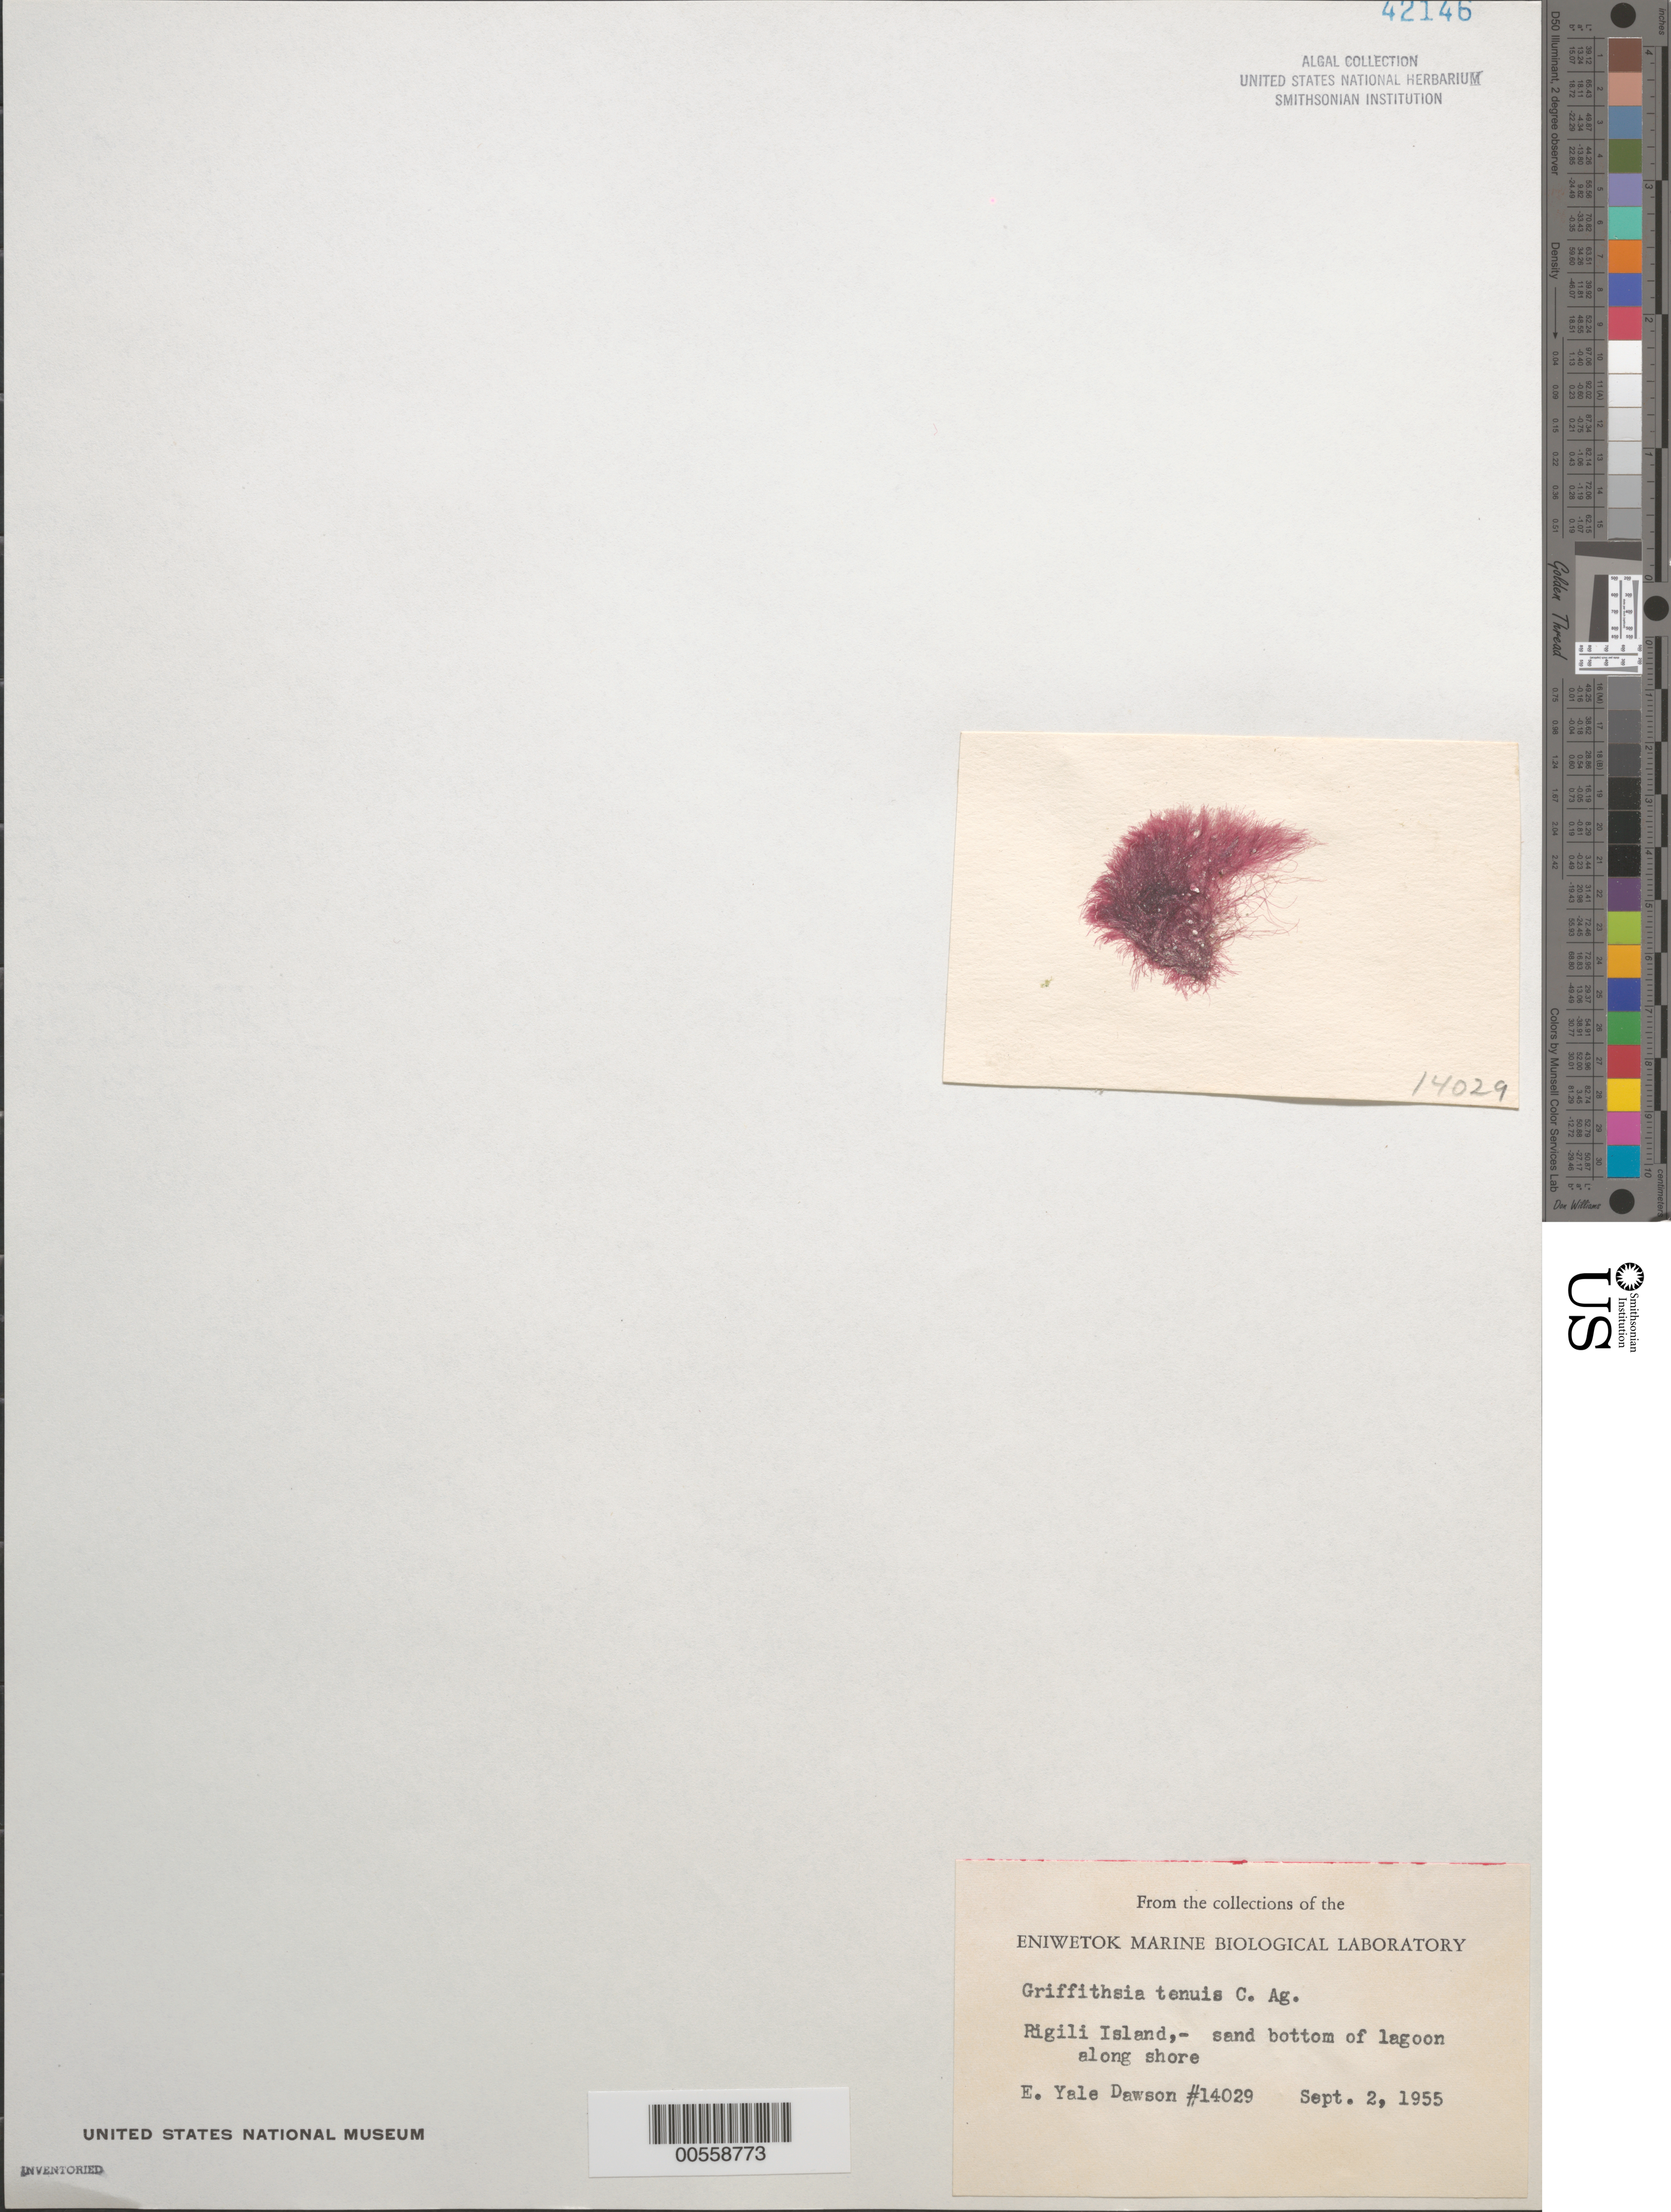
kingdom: Plantae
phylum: Rhodophyta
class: Florideophyceae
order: Ceramiales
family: Wrangeliaceae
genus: Anotrichium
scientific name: Anotrichium tenue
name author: (C. Agardh) Nägeli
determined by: Algae name updating Project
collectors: E. Y. Dawson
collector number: EYD 14029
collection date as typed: September 2, 1955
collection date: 1955-09-02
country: Marshall Islands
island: Enewetak [Eniwetok] Atoll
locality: Rigili Island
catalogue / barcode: US 42146